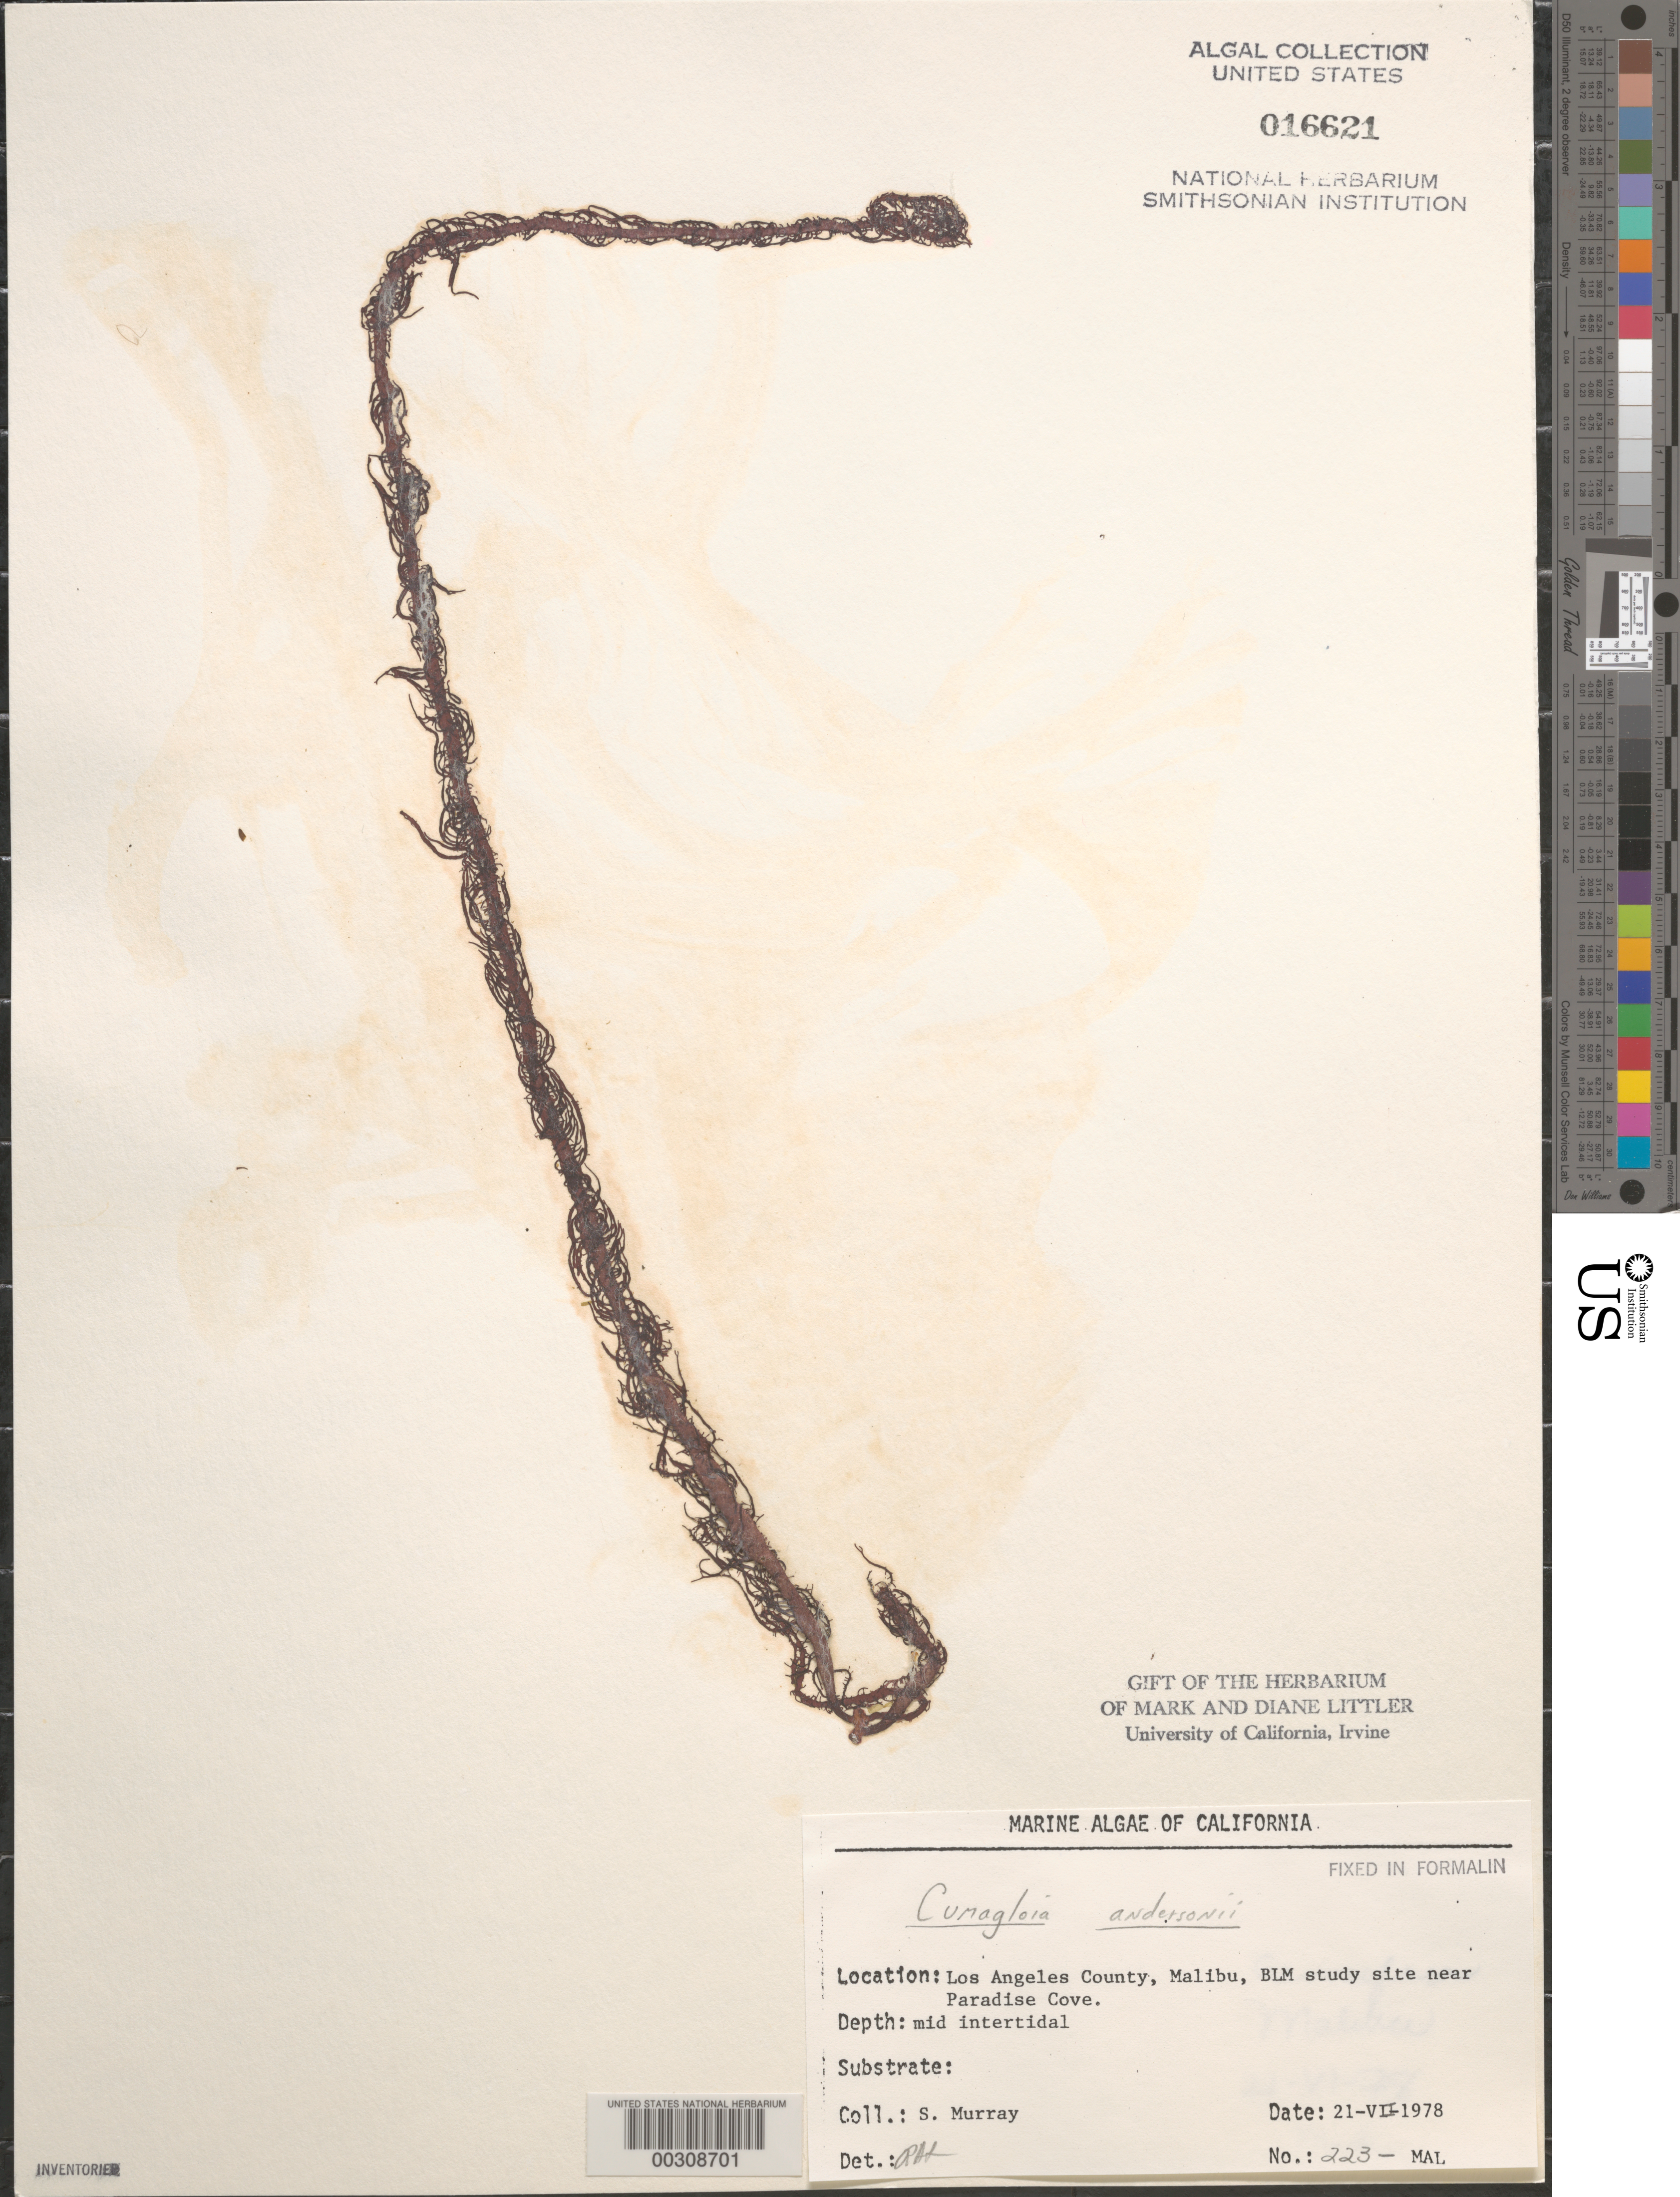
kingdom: Plantae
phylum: Rhodophyta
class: Florideophyceae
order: Nemaliales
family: Liagoraceae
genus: Cumagloia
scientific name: Cumagloia andersonii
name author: (Farl.) Setch. & N.L. Gardner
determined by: Sims, Robert H.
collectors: S. N. Murray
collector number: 223-mal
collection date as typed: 21 Jul 1978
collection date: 1978-07-21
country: United States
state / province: California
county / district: Los Angeles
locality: Malibu, near Paradise Cove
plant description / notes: BLM-SOCALBIGHT Rocky Intertidal Survey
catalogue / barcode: US 16621